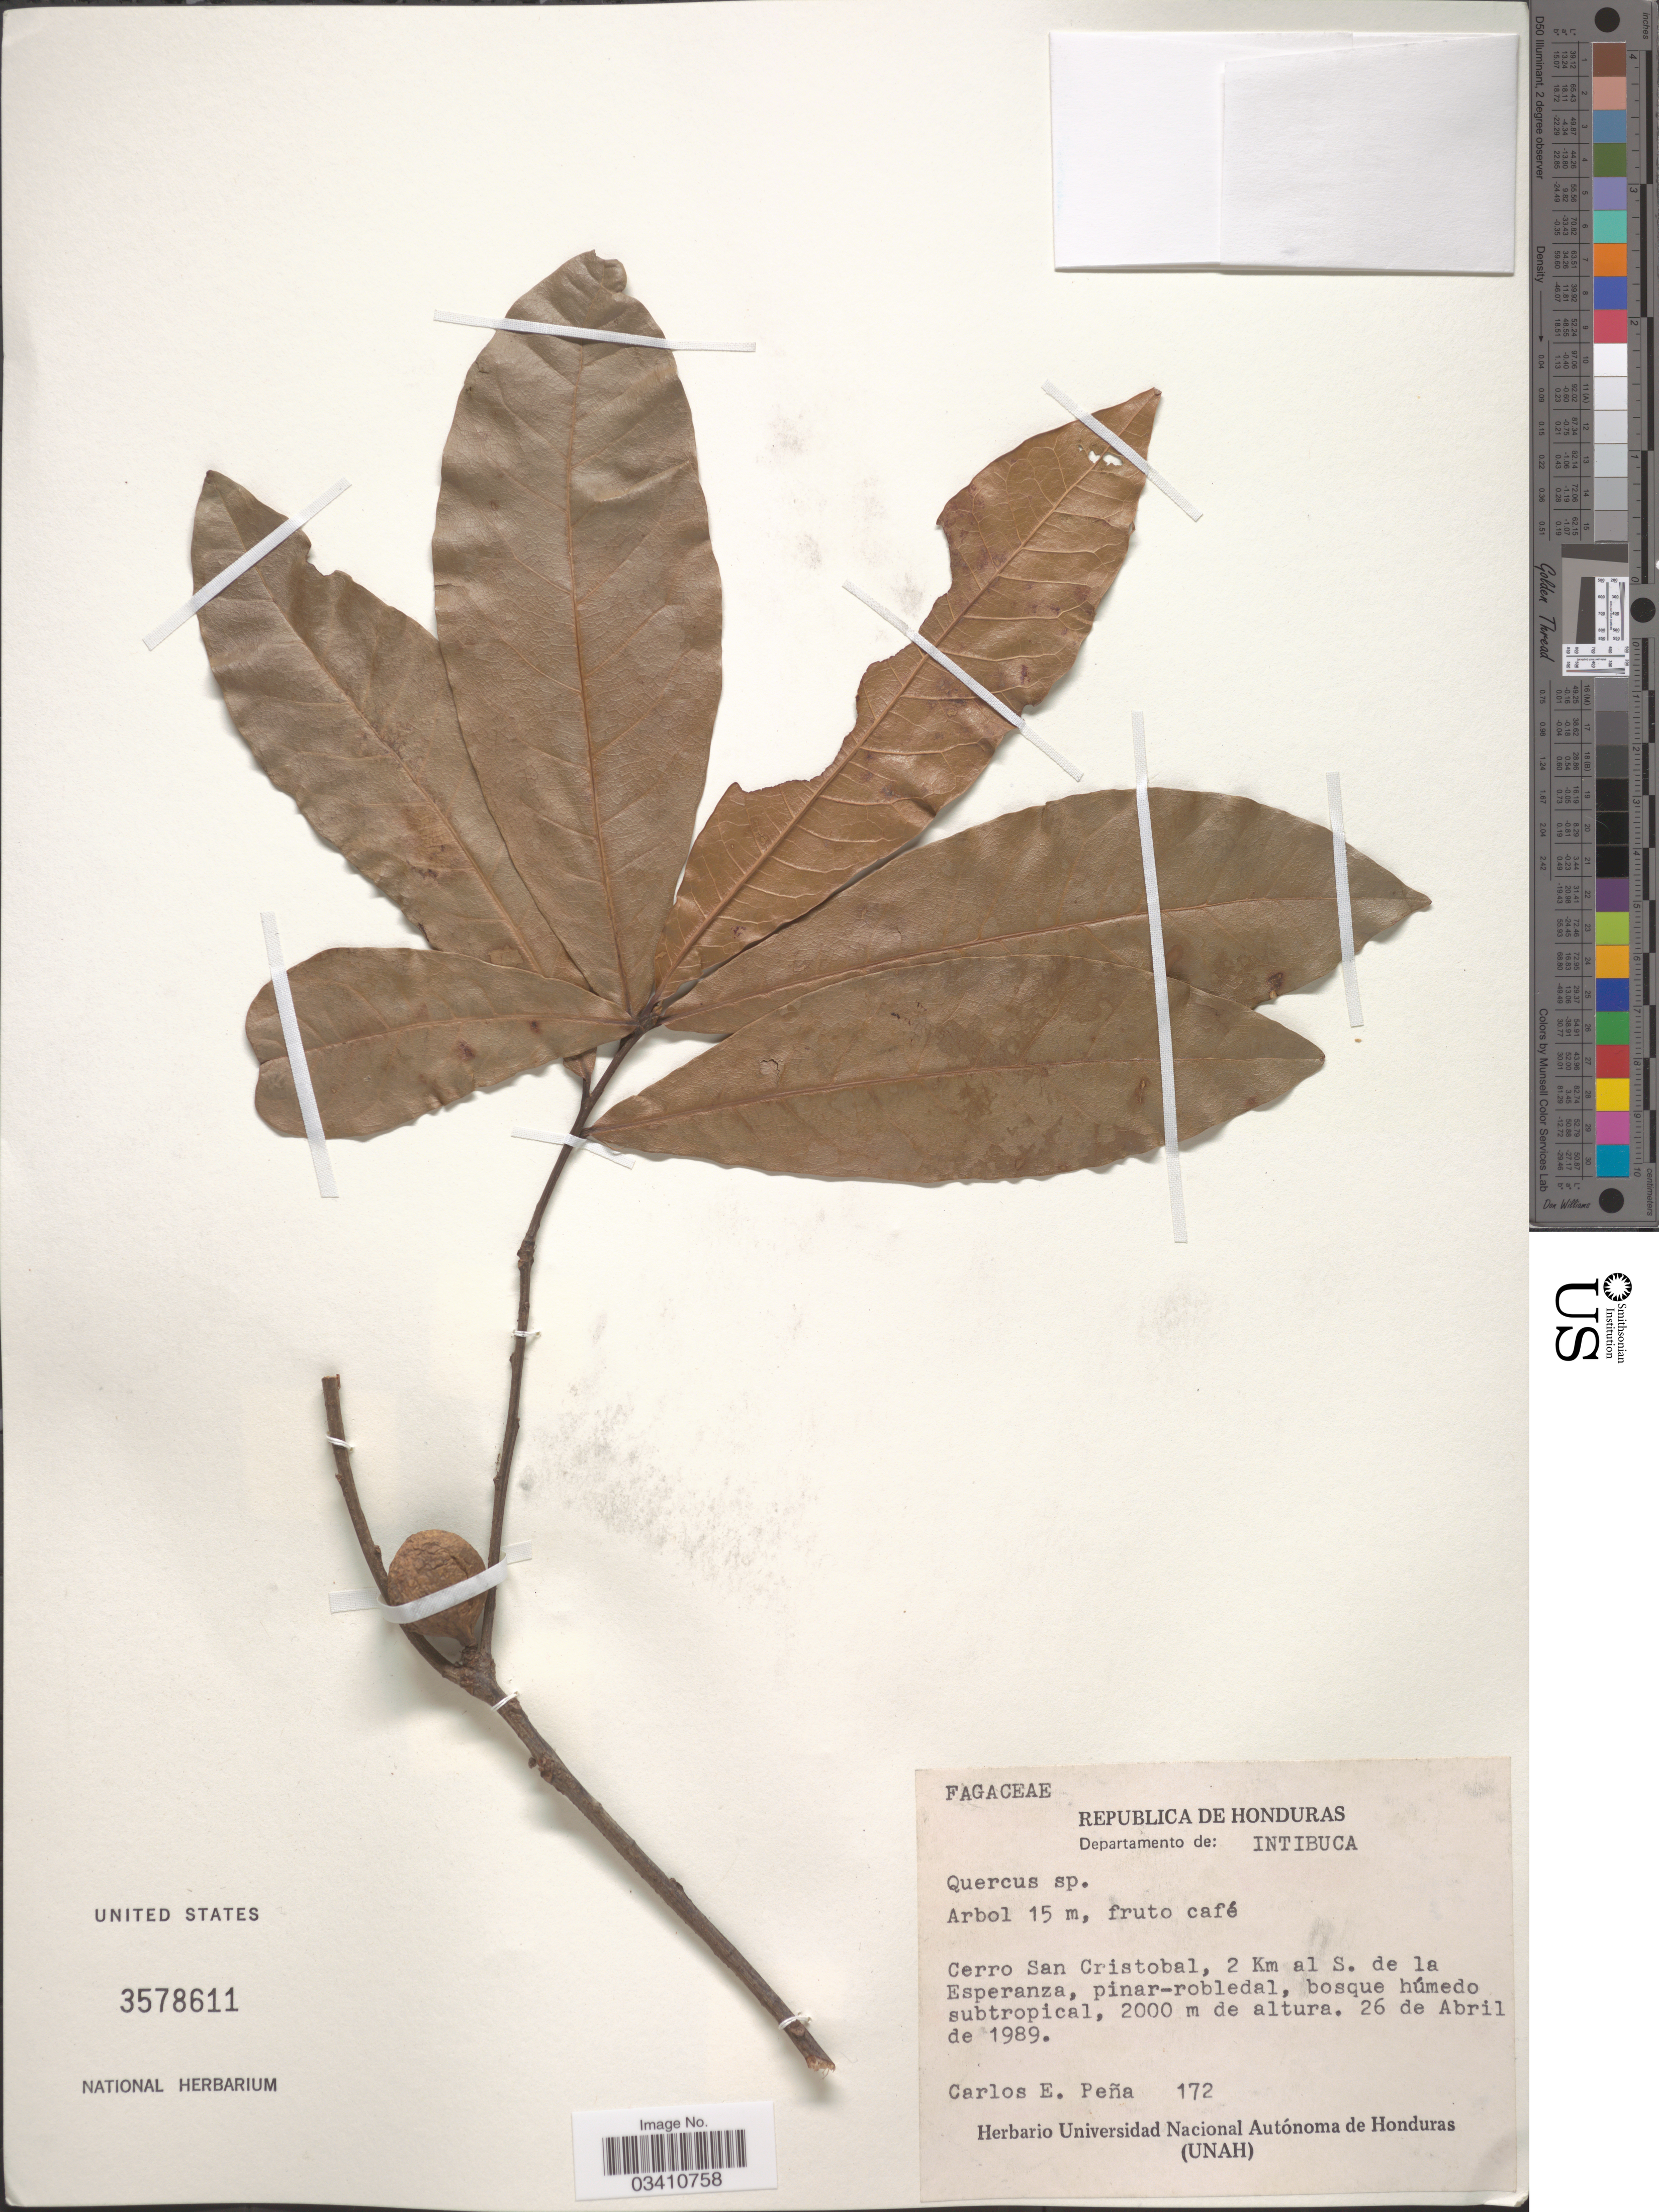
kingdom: Plantae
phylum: Tracheophyta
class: Magnoliopsida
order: Fagales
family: Fagaceae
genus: Quercus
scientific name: Quercus sp.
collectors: C. E. Peña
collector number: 172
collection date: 1989-04-26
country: Honduras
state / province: Intibuca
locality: Departamento de: Intibuca. Cerro San Cristobal, 2 Km al S. de la Esperanza.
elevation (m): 2000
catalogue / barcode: US 3578611